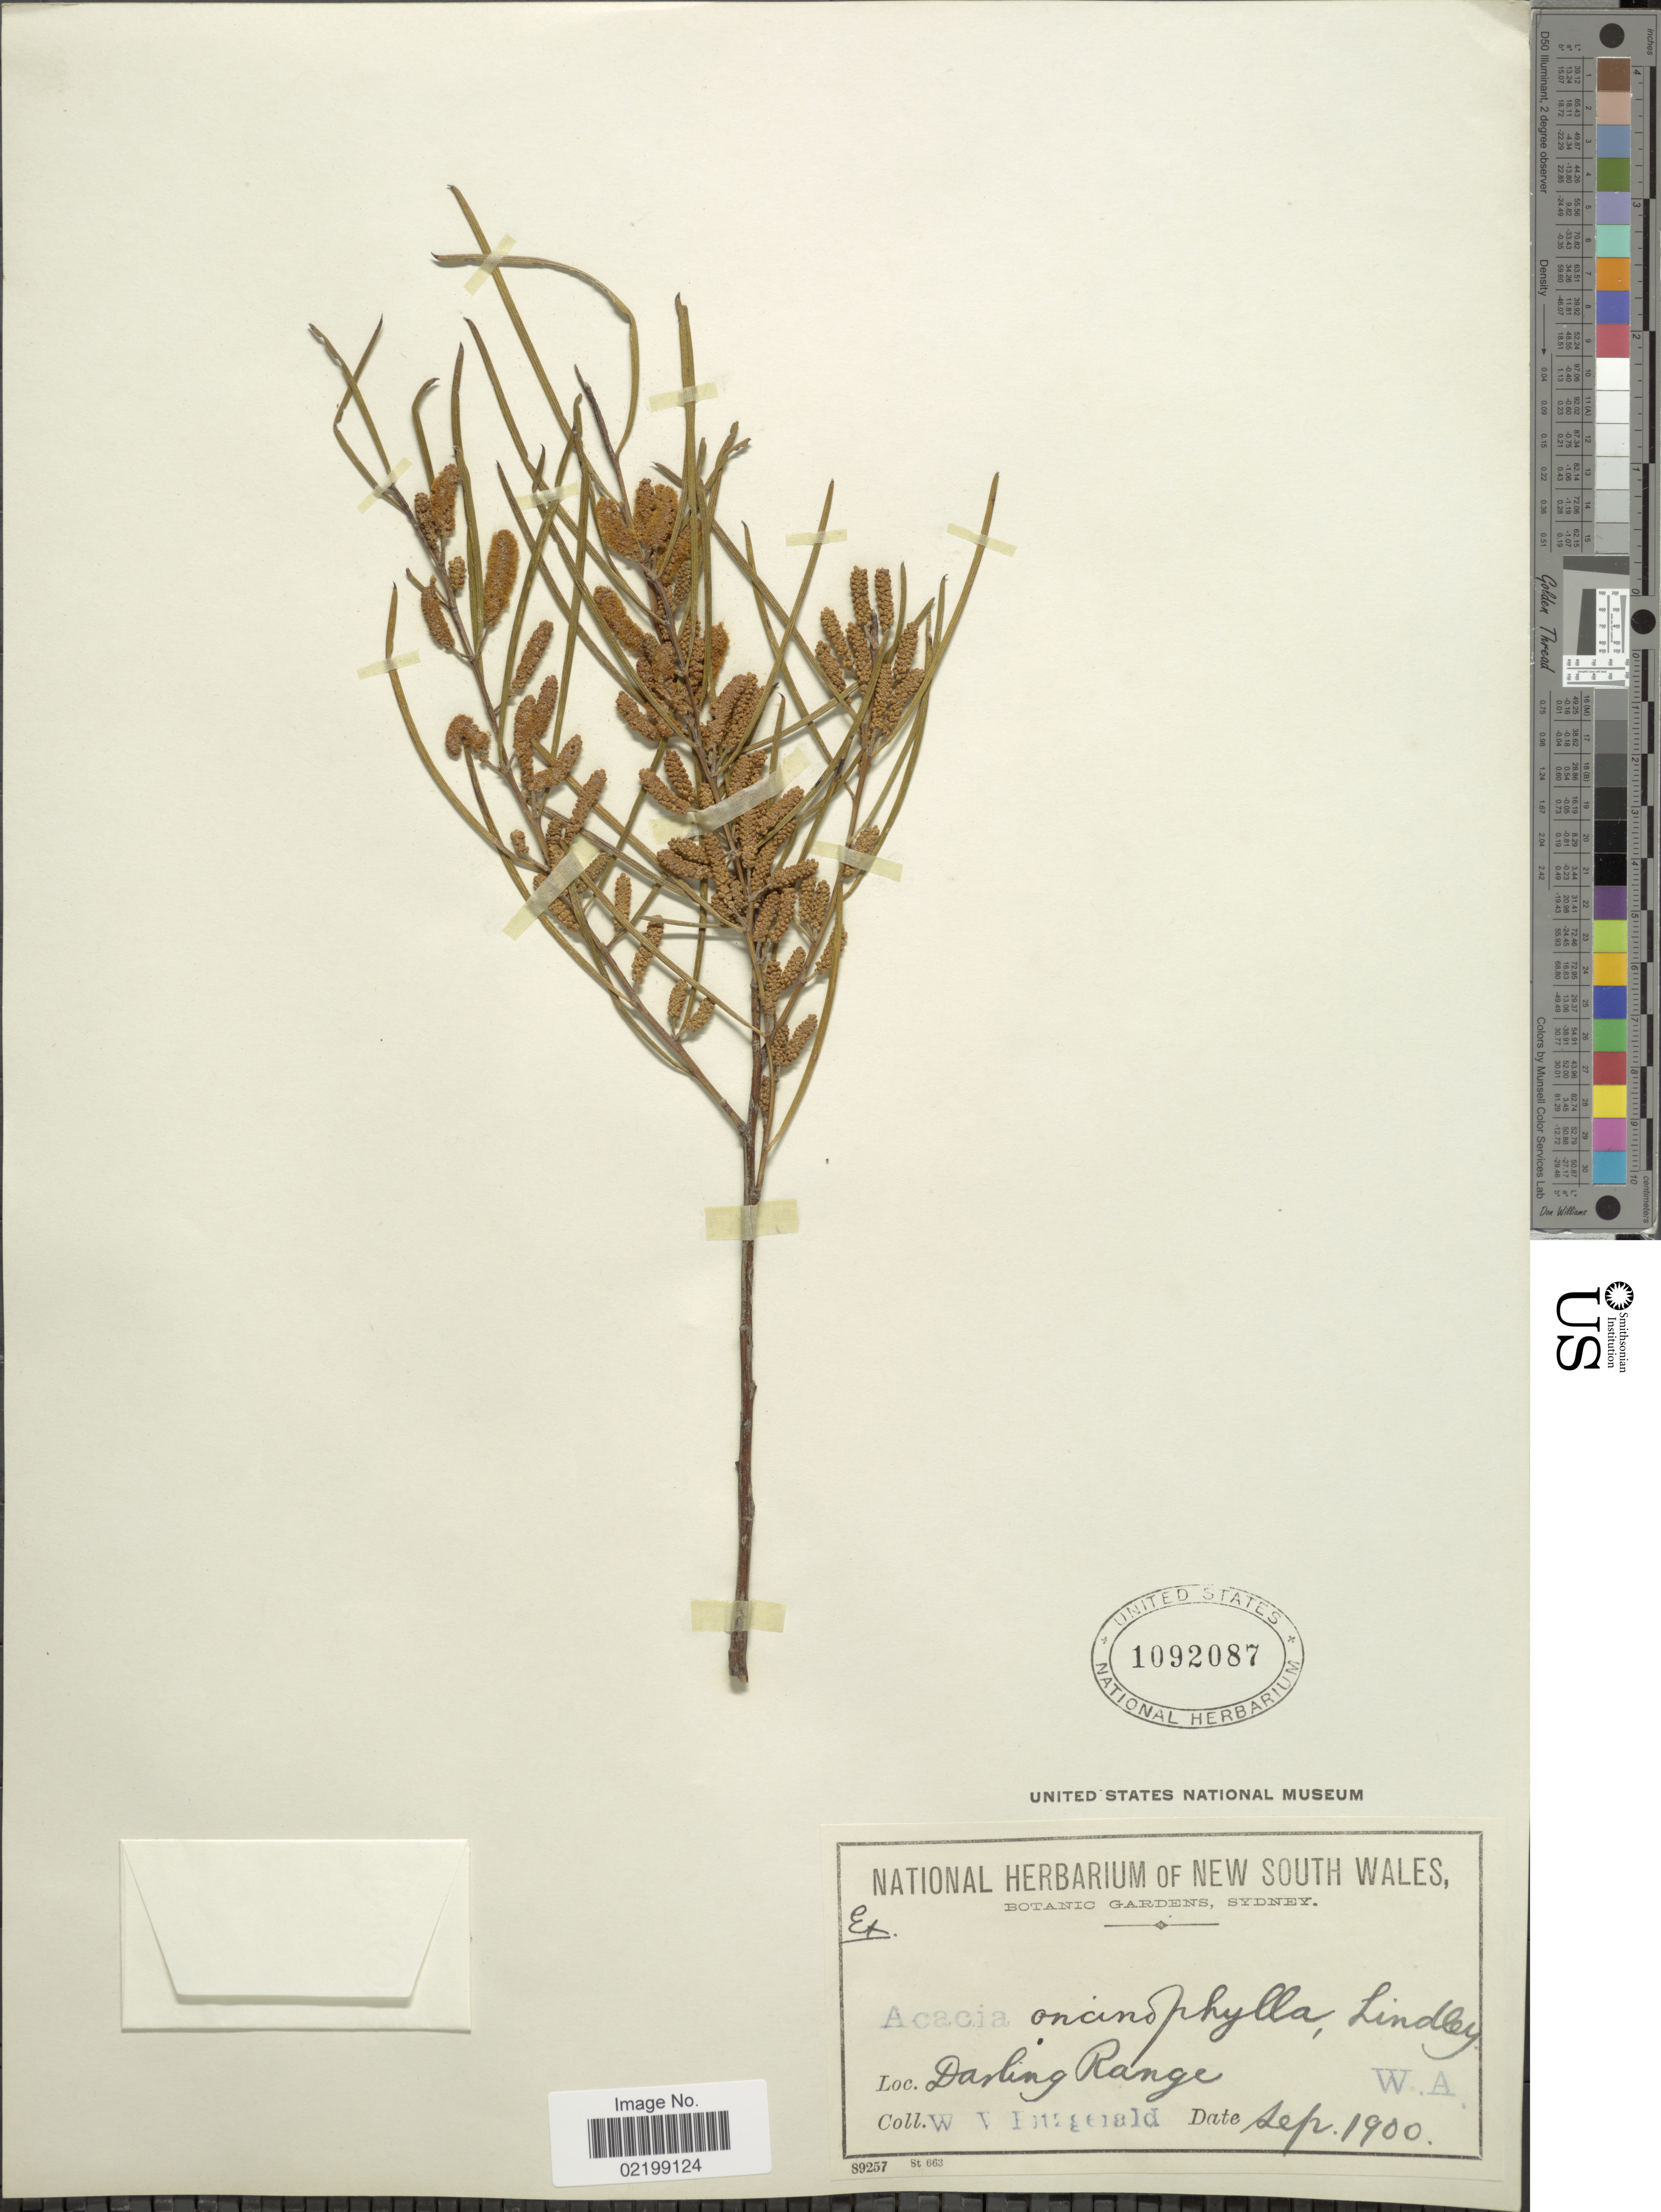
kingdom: Plantae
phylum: Tracheophyta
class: Magnoliopsida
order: Fabales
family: Fabaceae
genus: Acacia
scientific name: Acacia oncinophylla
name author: Benth.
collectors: W. Fitzgerald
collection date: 1900-09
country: Australia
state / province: Western Australia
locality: Darling Range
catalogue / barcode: US 1092087